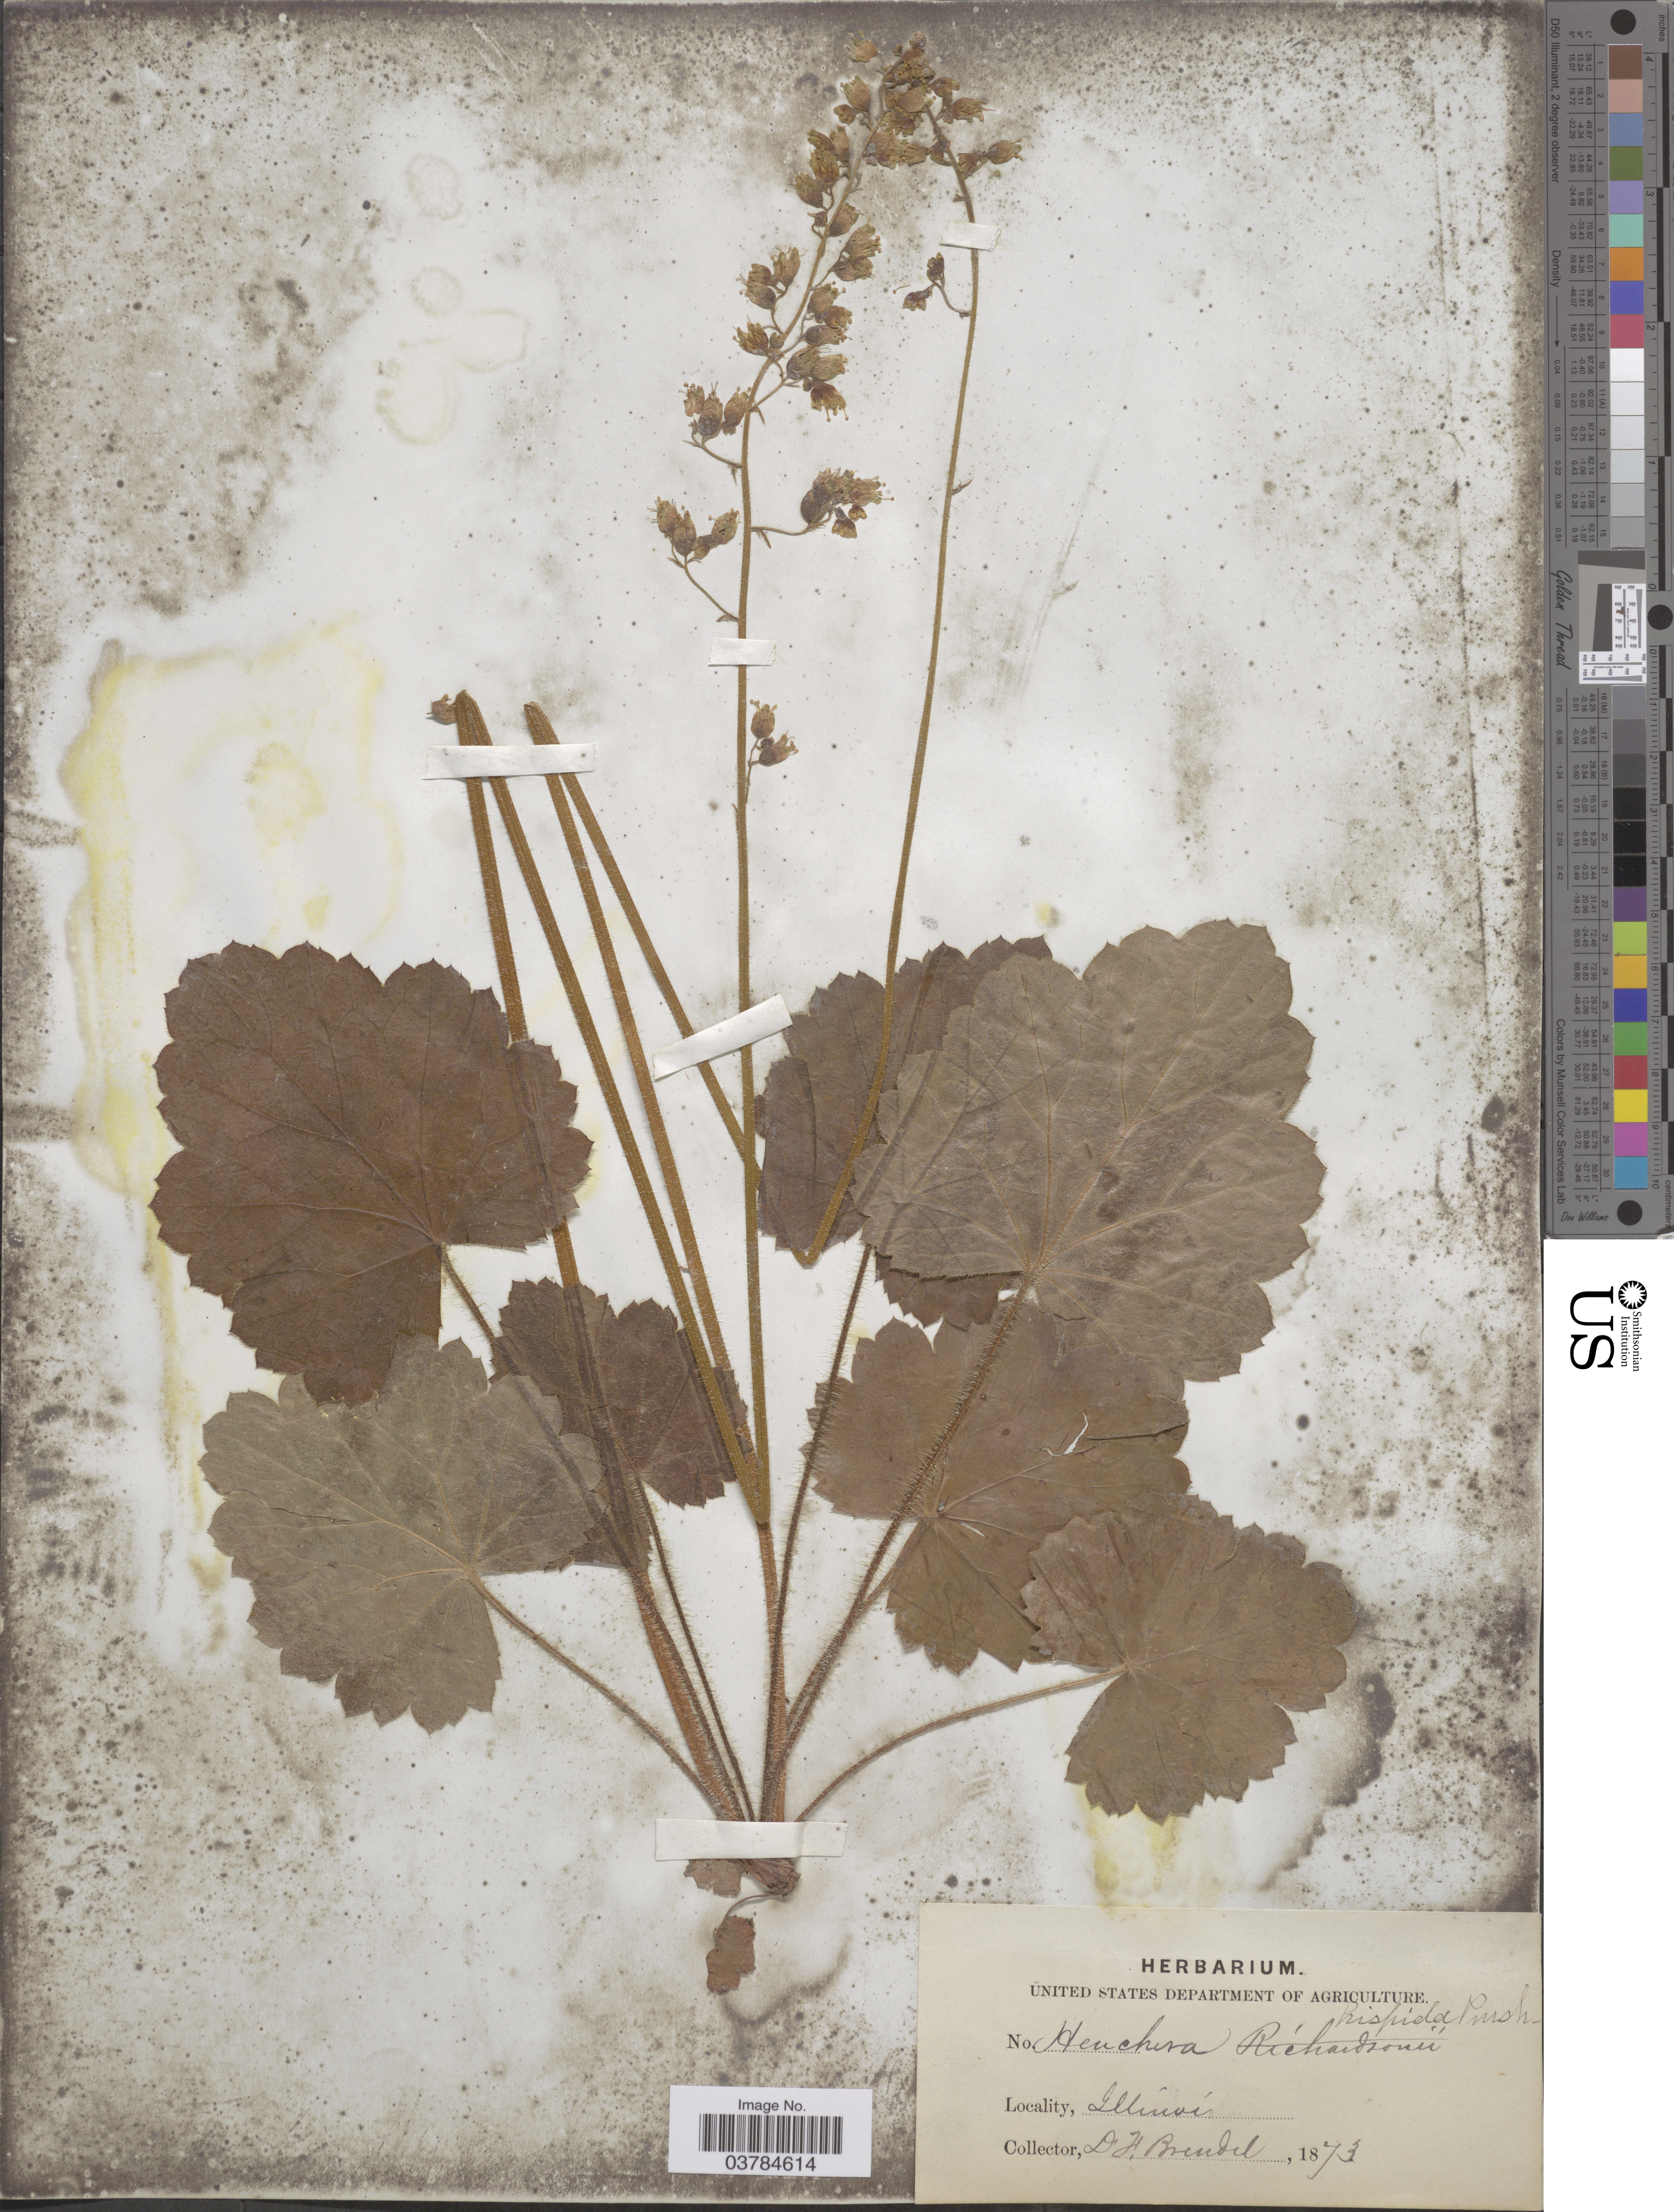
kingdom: Plantae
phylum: Tracheophyta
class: Magnoliopsida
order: Saxifragales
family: Saxifragaceae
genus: Heuchera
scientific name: Heuchera hispida var. hirsuticaulis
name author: Wheelock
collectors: F. Brendel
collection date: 1873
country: United States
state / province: Illinois